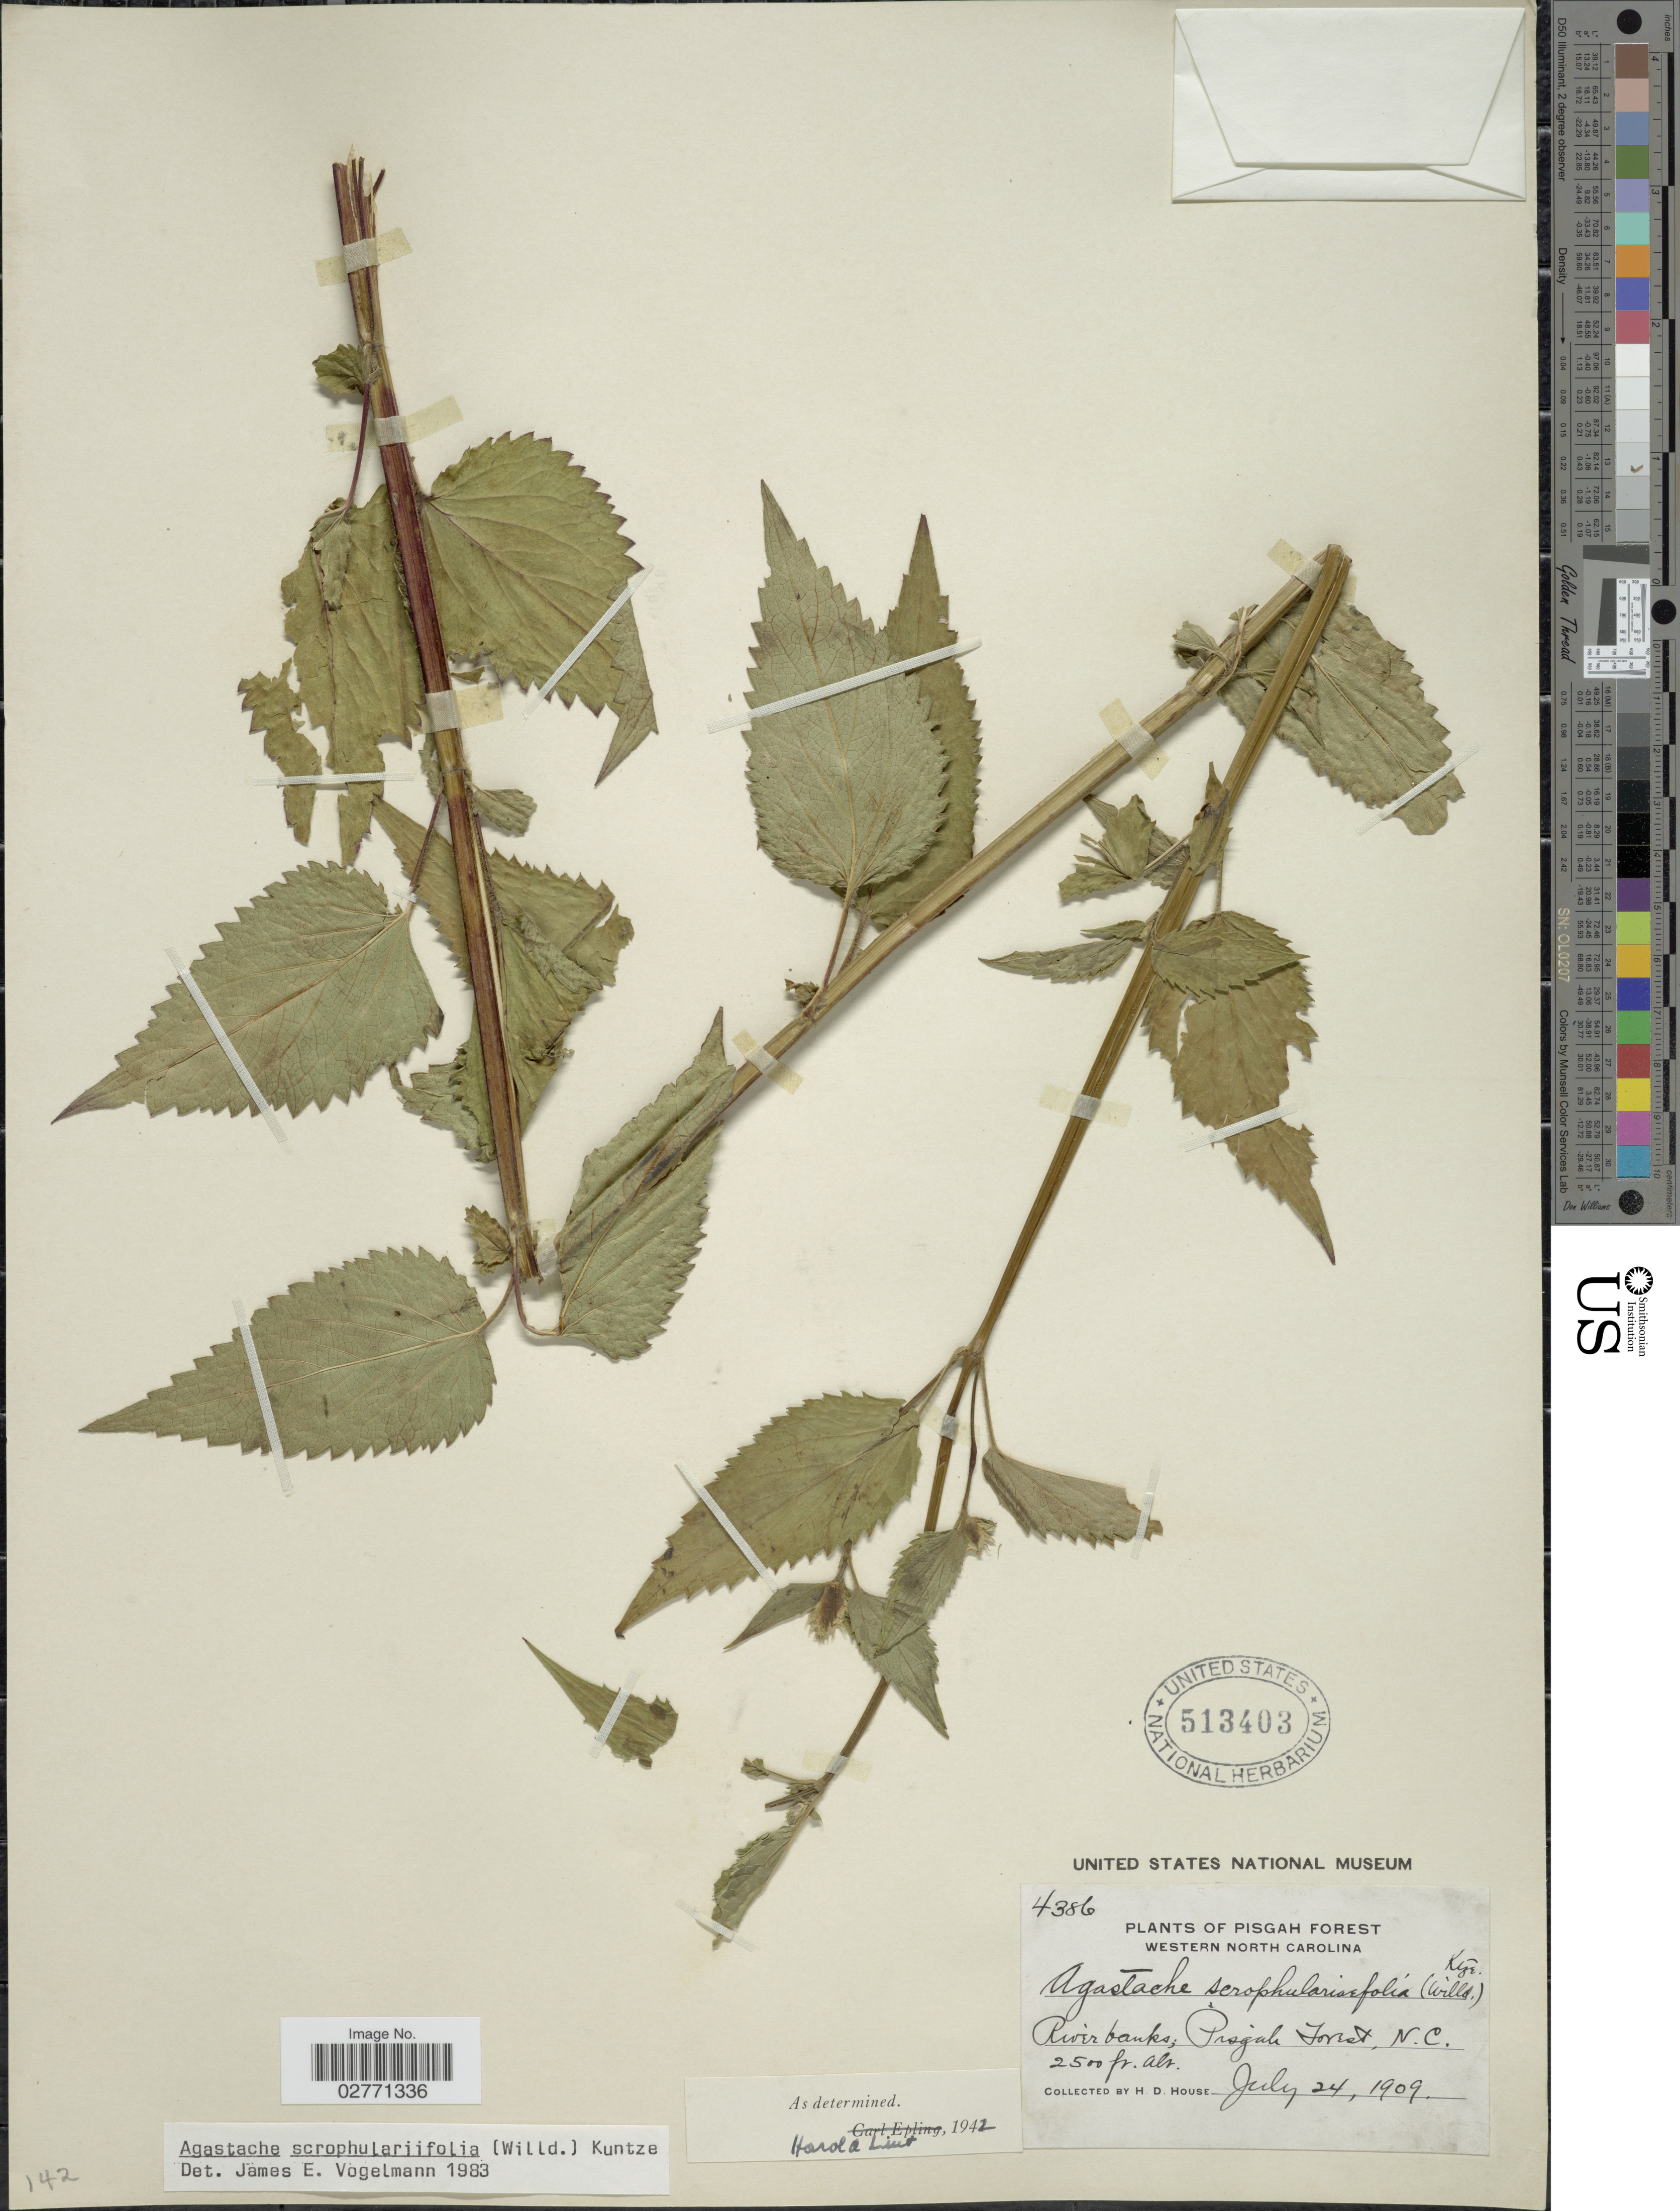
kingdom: Plantae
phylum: Tracheophyta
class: Magnoliopsida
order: Lamiales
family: Lamiaceae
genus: Agastache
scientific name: Agastache scrophulariifolia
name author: (Willd.) Kuntze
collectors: H. D. House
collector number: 4386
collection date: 1909-07-24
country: United States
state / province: North Carolina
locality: Pisgah Forest. Western North Carolina. River banks; Pisgah Forest.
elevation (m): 762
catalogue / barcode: US 513403